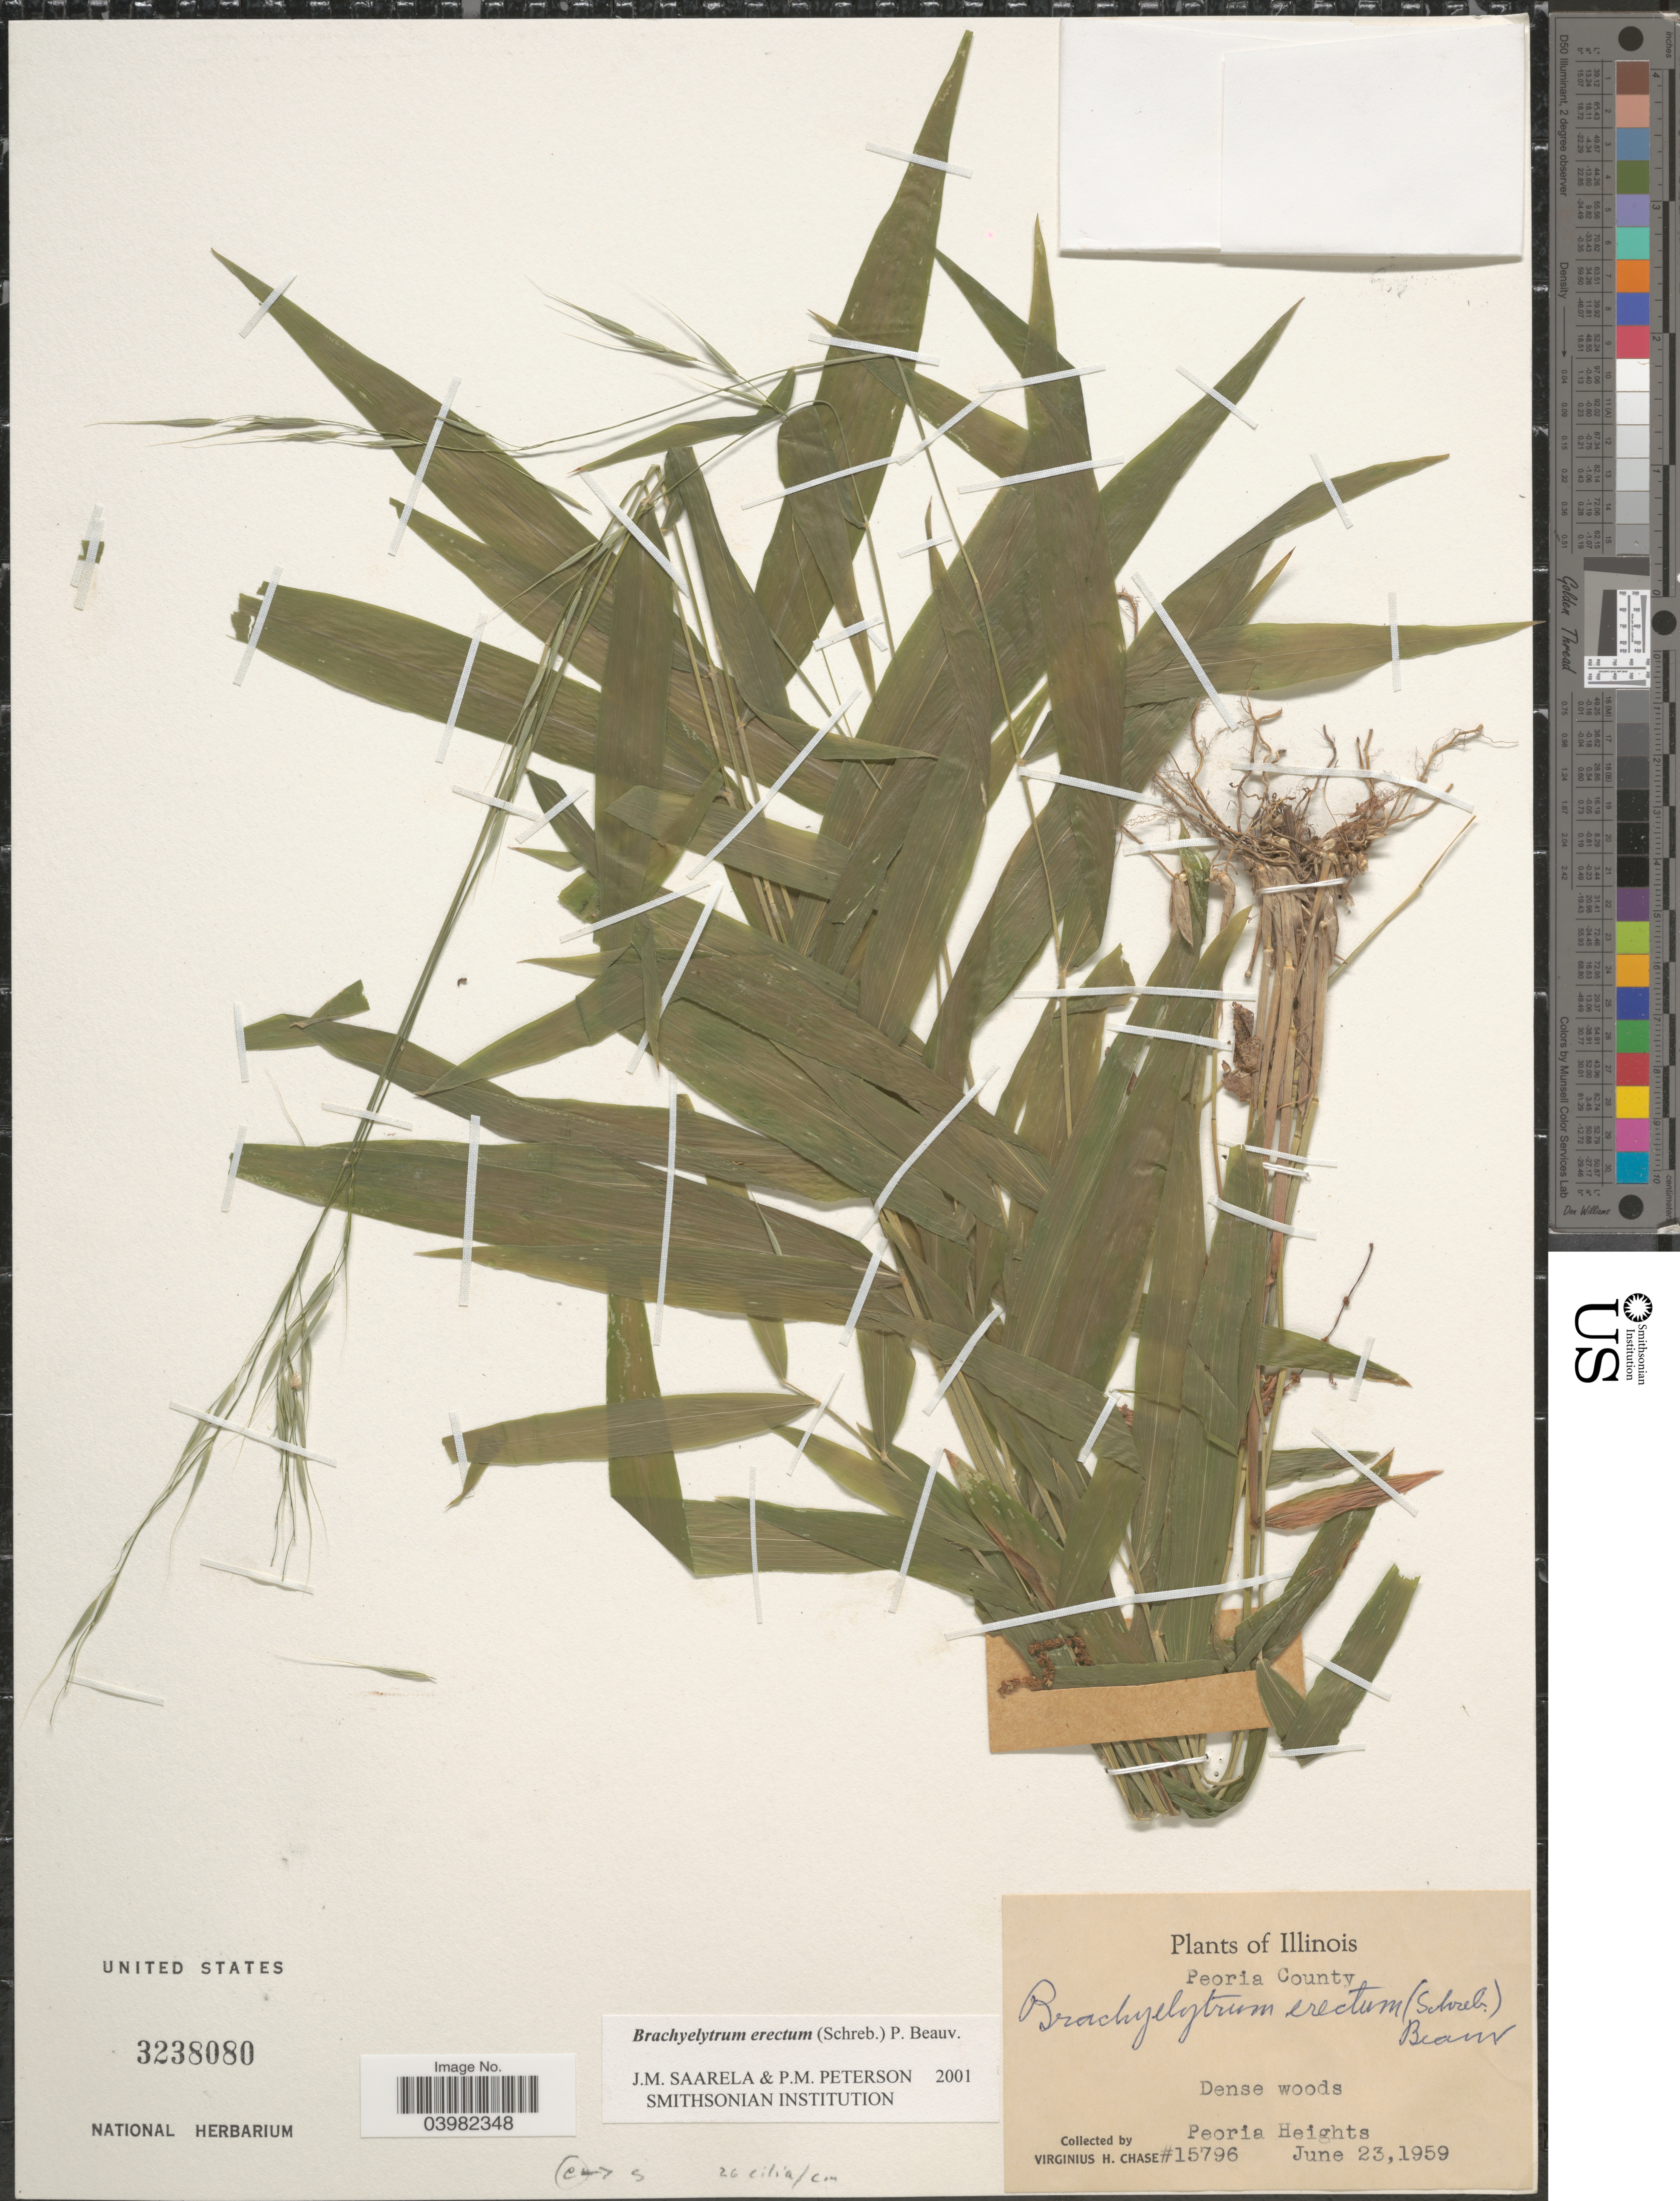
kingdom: Plantae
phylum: Tracheophyta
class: Liliopsida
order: Poales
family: Poaceae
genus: Brachyelytrum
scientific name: Brachyelytrum erectum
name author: (Schreb.) P. Beauv.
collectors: V. H. Chase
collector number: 15796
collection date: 1959-06-23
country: United States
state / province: Illinois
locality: Peoria County. Peoria Heights.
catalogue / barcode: US 3238080